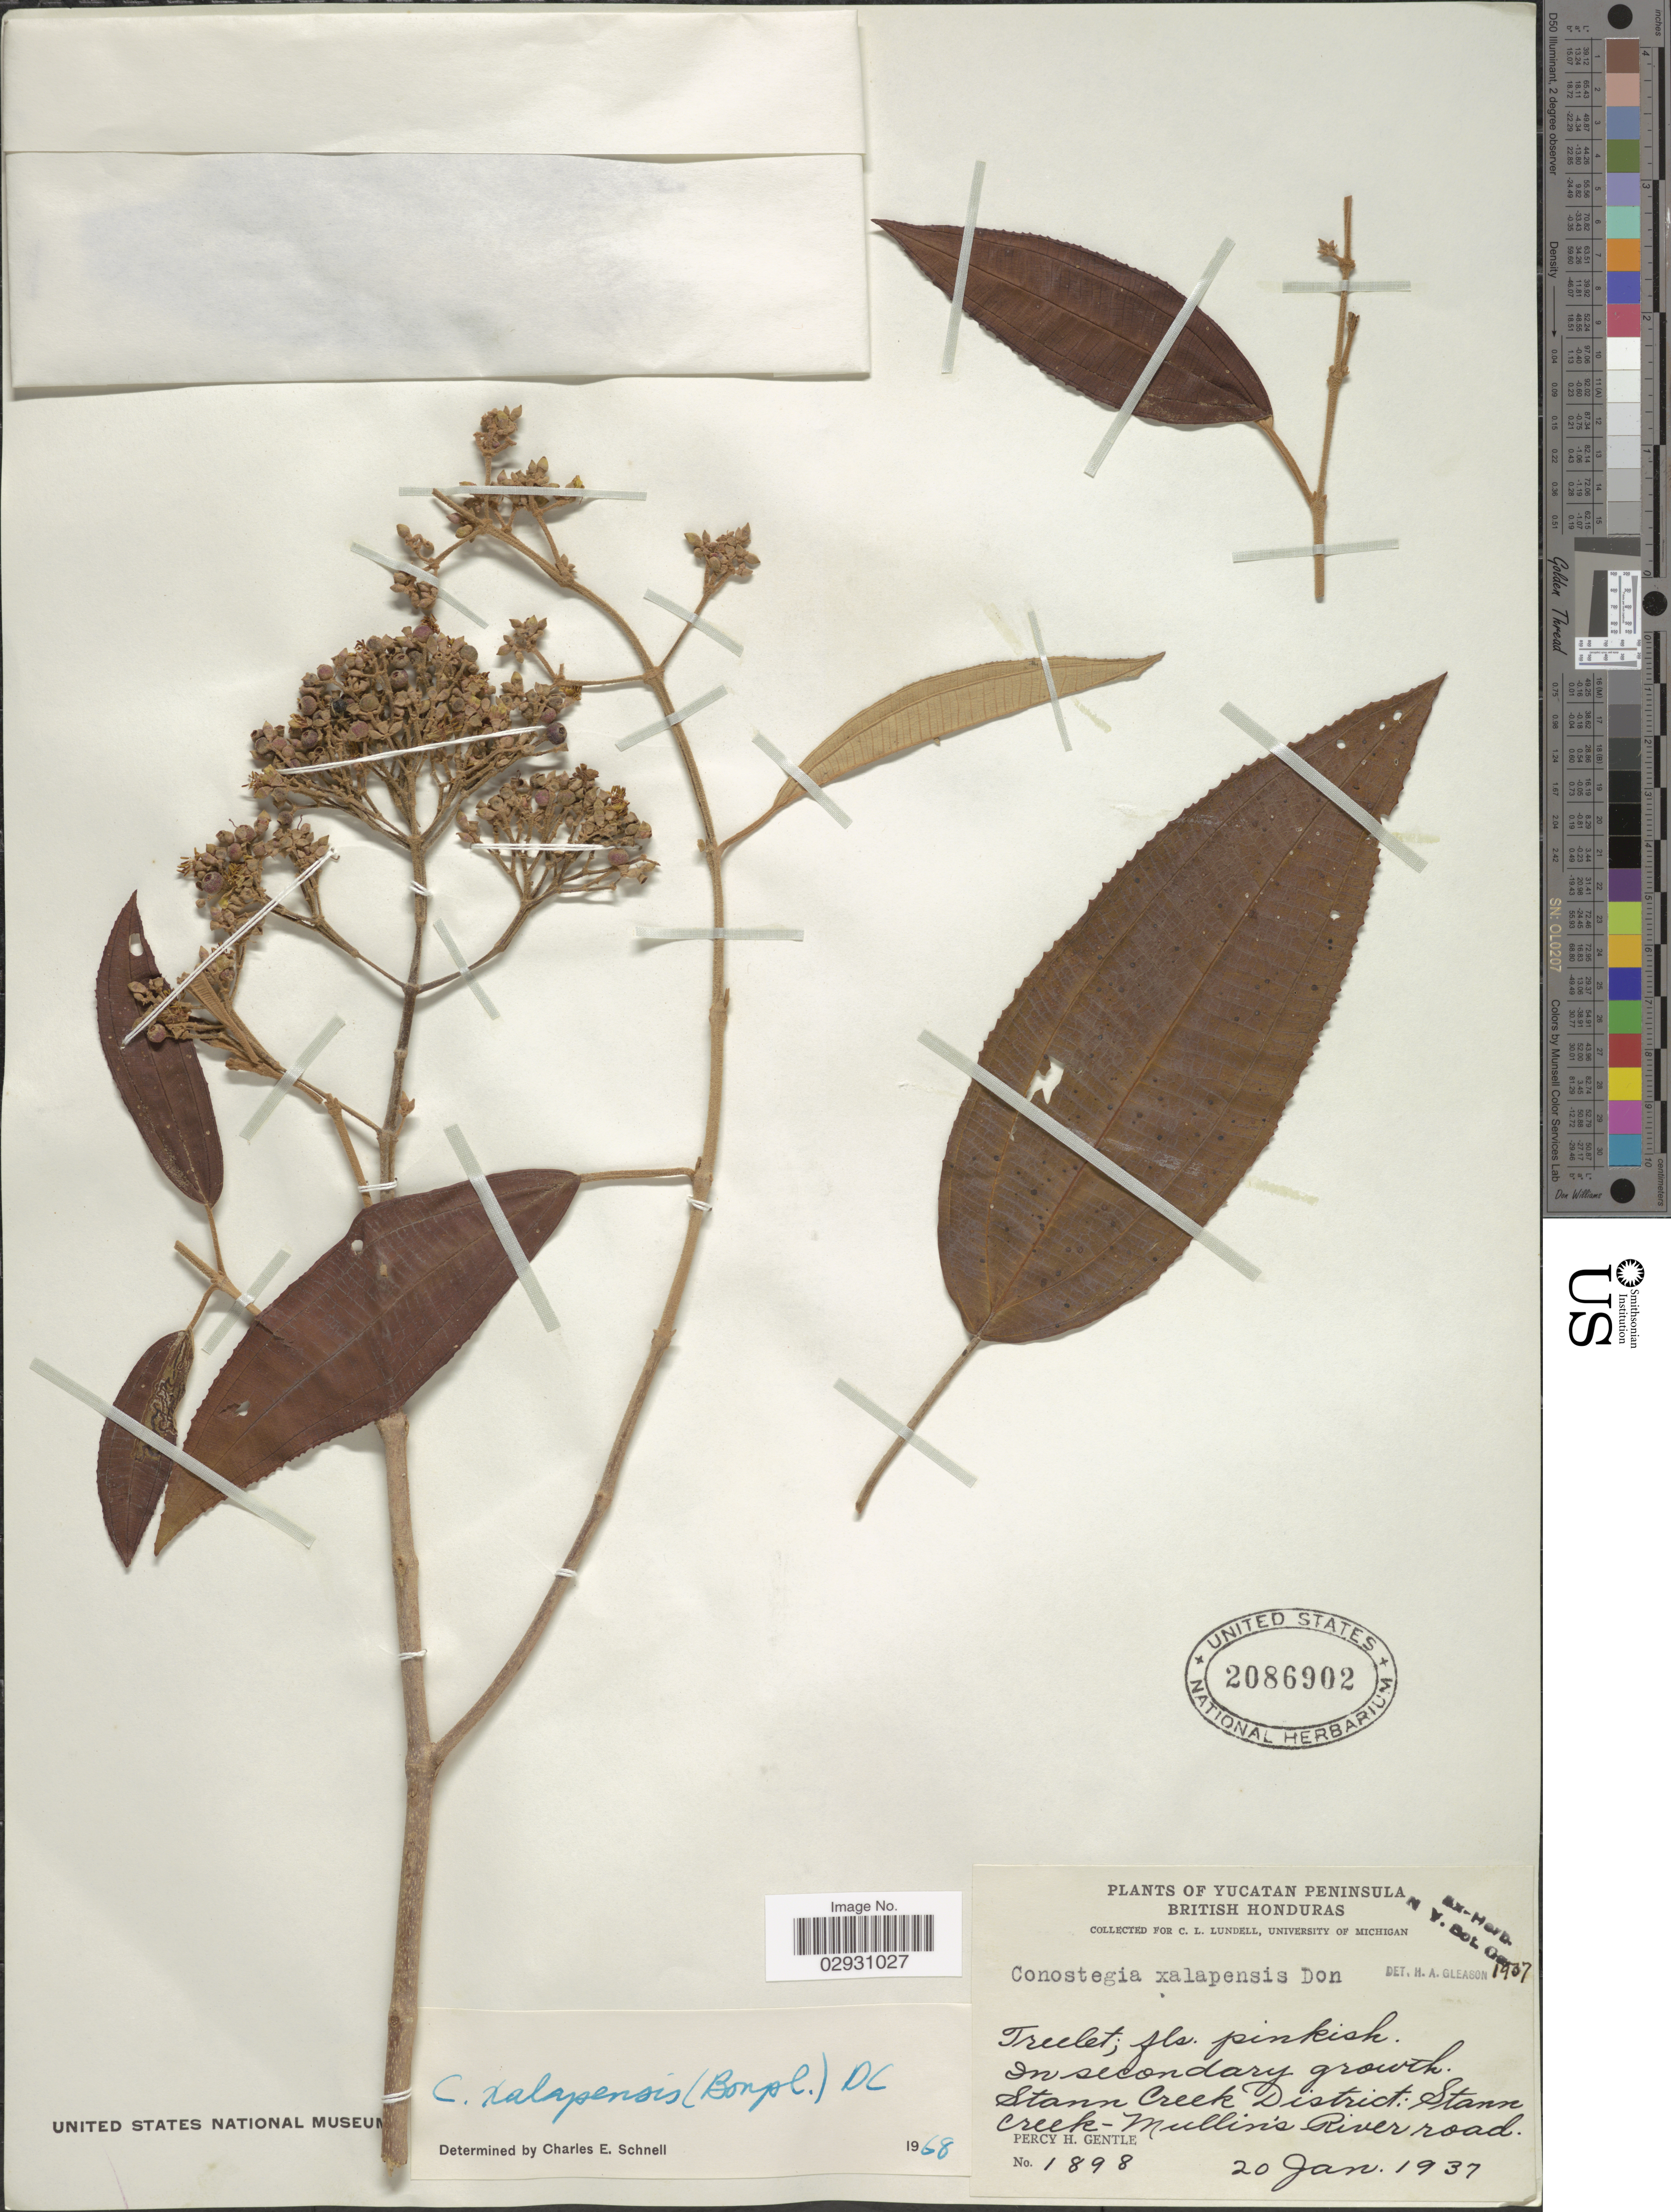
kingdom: Plantae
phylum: Tracheophyta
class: Magnoliopsida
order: Myrtales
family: Melastomataceae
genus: Conostegia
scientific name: Conostegia quadrangularis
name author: Schltdl. ex Steud.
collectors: P. H. Gentle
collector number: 1898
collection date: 1937-01-20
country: Belize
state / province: Stann Creek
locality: Yucatan Peninsula, British Honduras. Stann Creek District: Stann Creek - Mullins River road.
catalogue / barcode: US 2086902